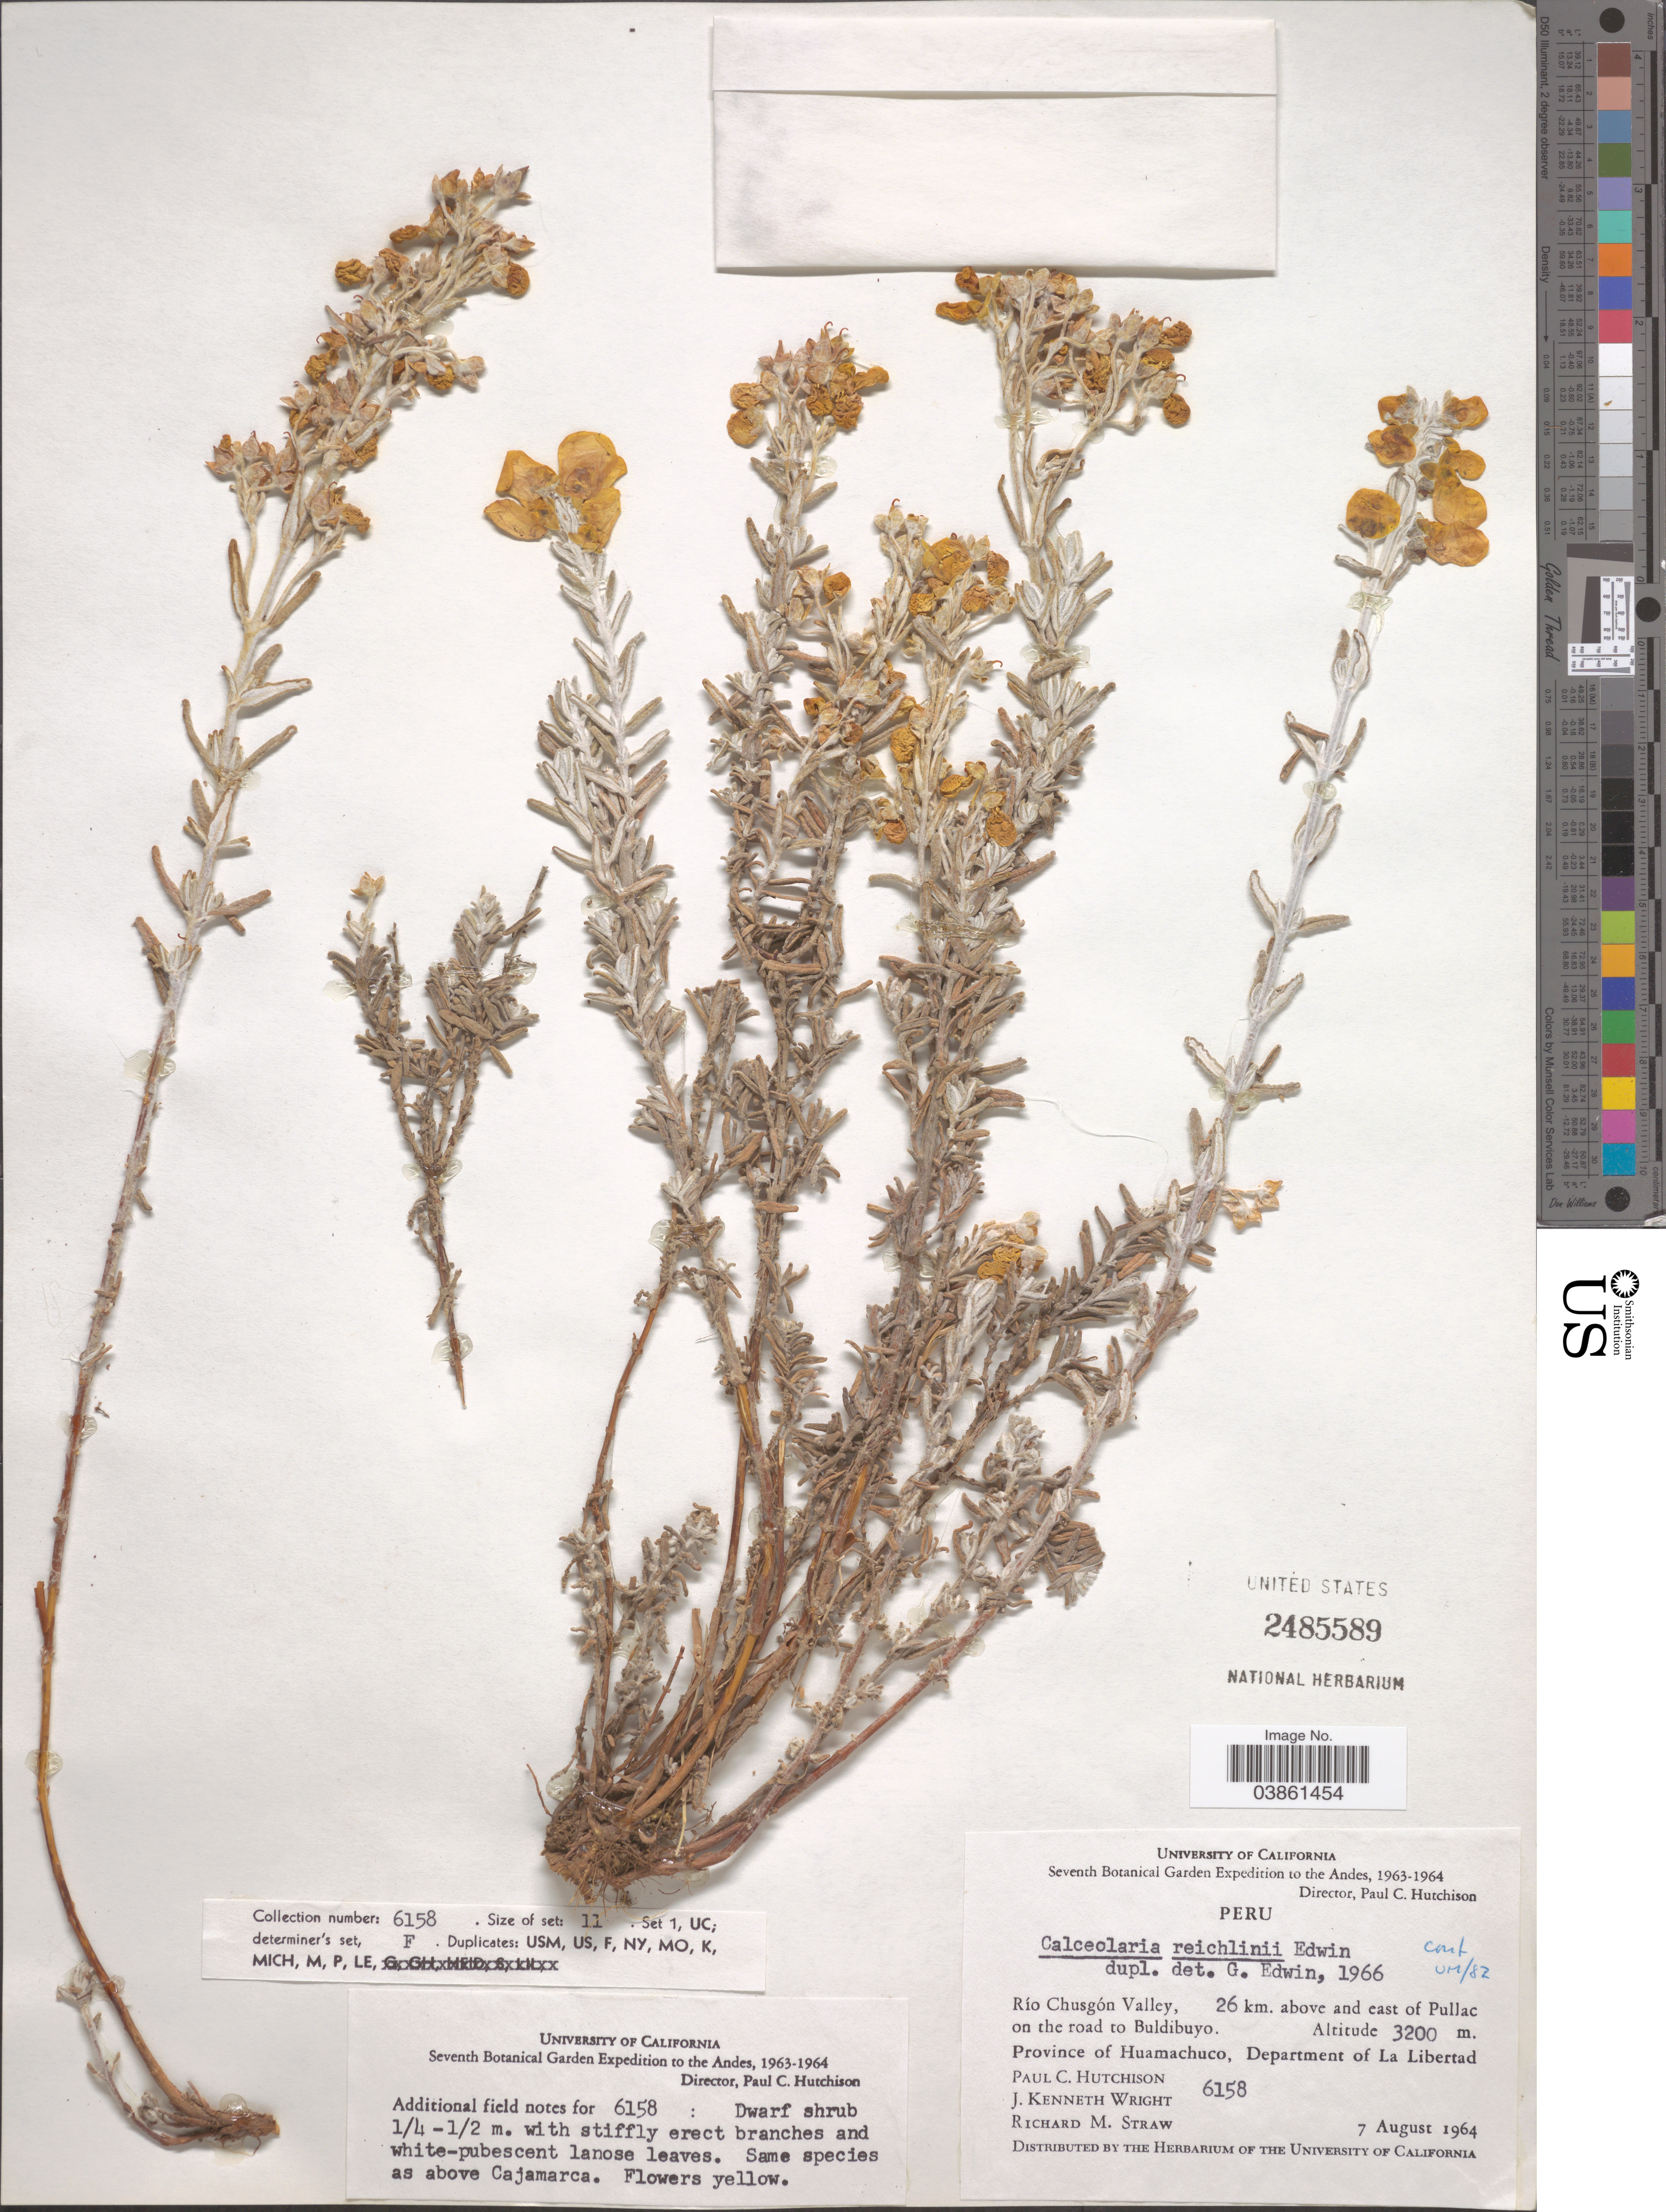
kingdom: Plantae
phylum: Tracheophyta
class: Magnoliopsida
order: Lamiales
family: Calceolariaceae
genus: Calceolaria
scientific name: Calceolaria reichlinii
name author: Edwin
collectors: P. C. Hutchison, J. K. Wright & R. M. Straw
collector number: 6158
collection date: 1964-08-07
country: Peru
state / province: La Libertad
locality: The Andes. Río Chusgón Valley, 26 km. above and east of Pullac on the road to Buldibuyo. Province of Humachuco, Department of La Libertad.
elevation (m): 3200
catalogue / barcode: US 2485589